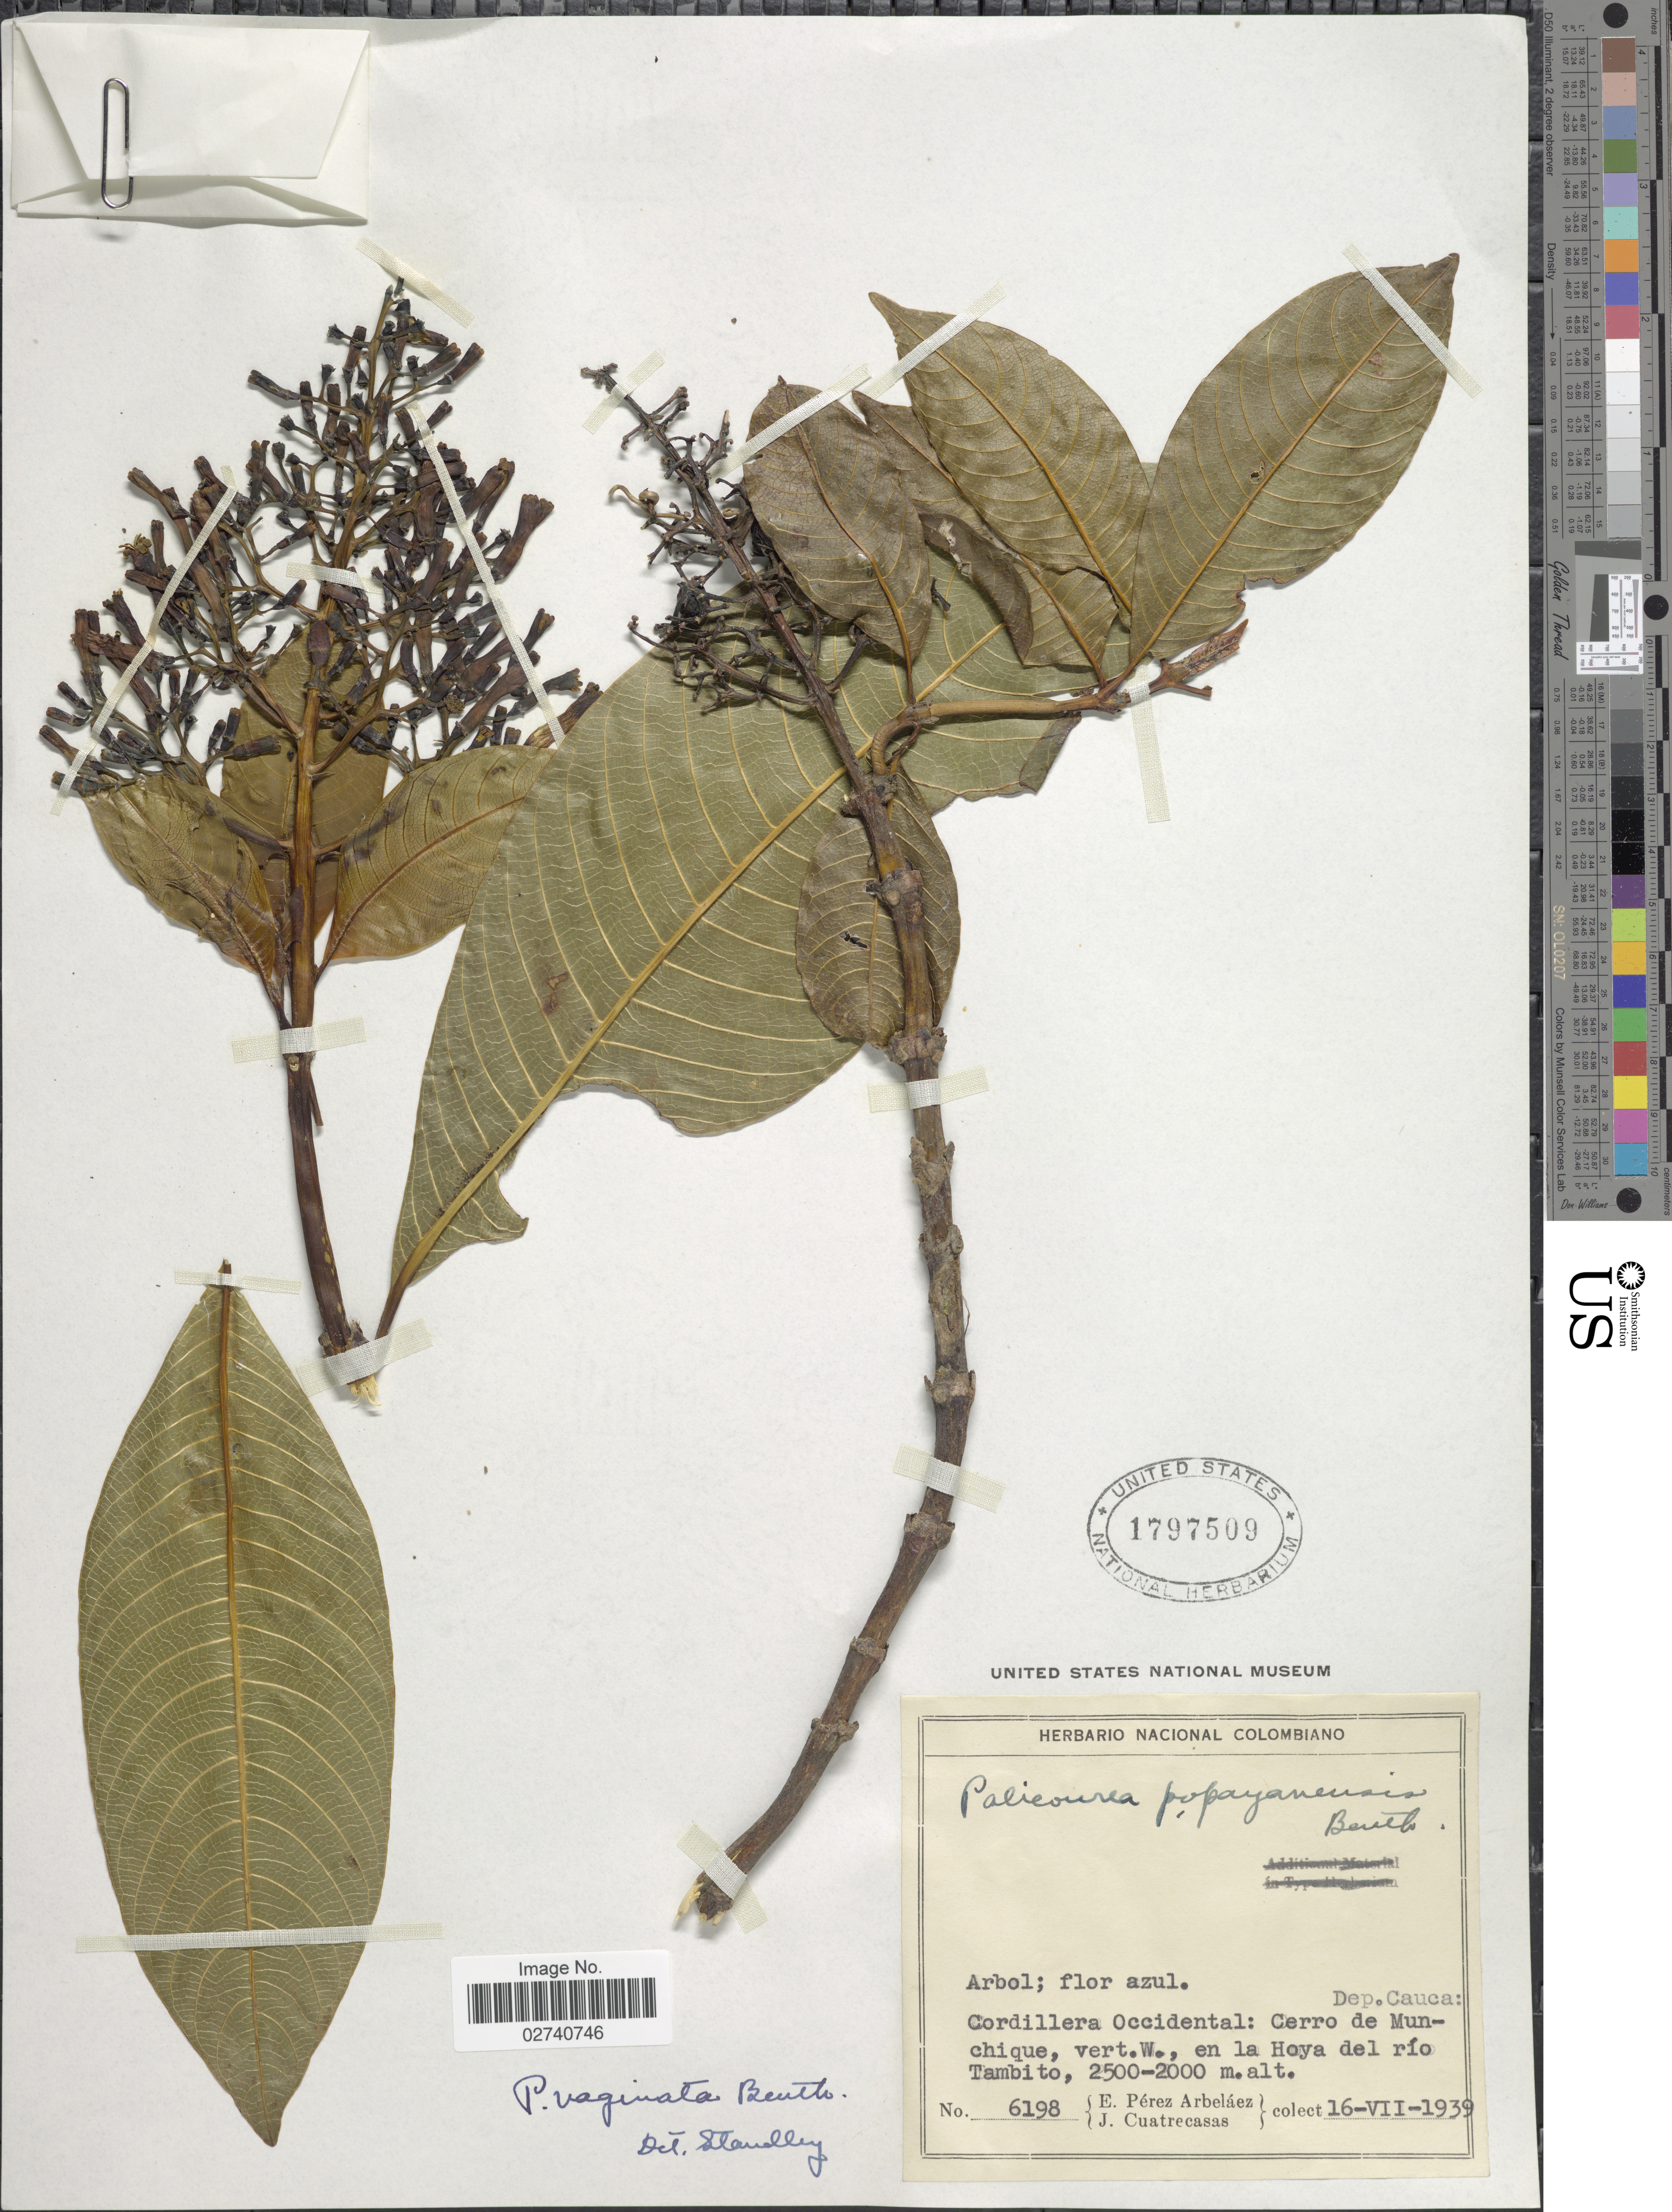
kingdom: Plantae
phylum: Tracheophyta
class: Magnoliopsida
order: Gentianales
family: Rubiaceae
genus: Palicourea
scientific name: Palicourea vaginata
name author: Benth.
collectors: E. Pérez Arbeláez & J. Cuatrecasas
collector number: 3198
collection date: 1939-07-16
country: Colombia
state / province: Cauca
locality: Cordillera Occidental, Cerro de Munchique, vert. W., en la Hoya del rio Tambito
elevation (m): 2000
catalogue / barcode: US 1797509